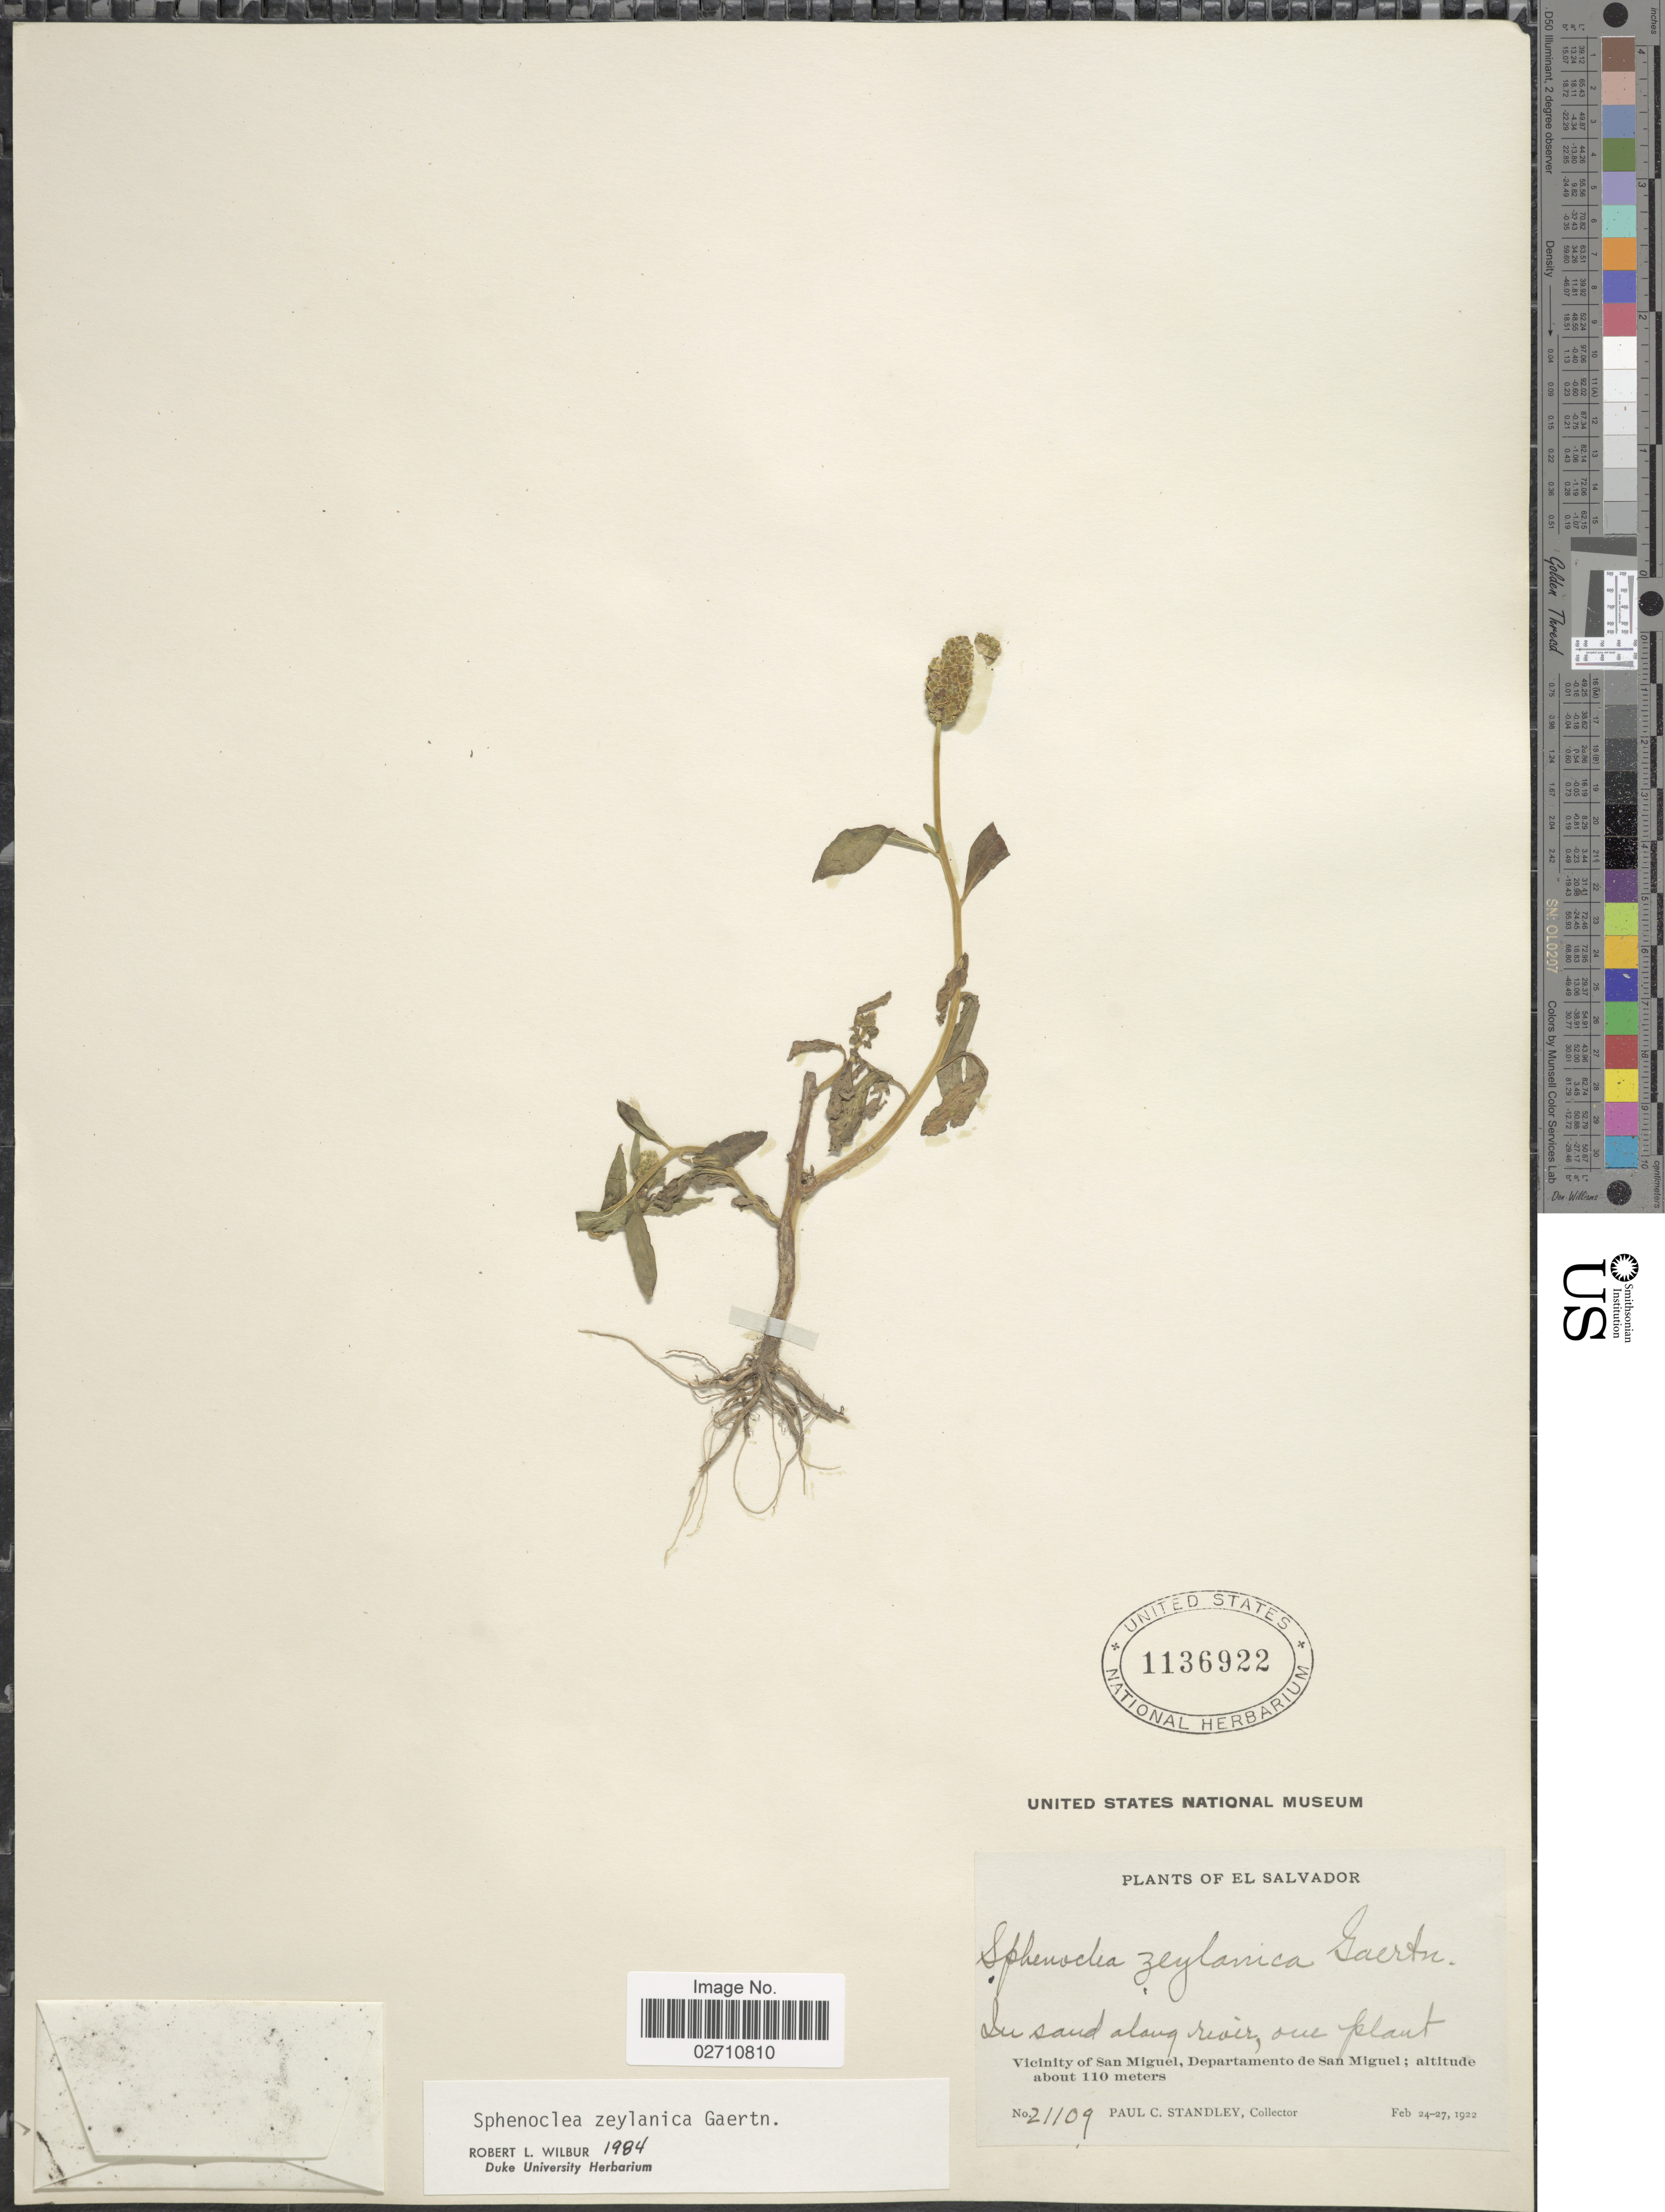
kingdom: Plantae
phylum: Tracheophyta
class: Magnoliopsida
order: Solanales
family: Sphenocleaceae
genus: Sphenoclea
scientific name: Sphenoclea zeylanica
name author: Gaertn.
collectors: P. C. Standley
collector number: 21109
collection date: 1922-02-24/1922-02-27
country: El Salvador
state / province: San Miguel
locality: Vicinity of San Miguel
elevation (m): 110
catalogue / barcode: US 1136922